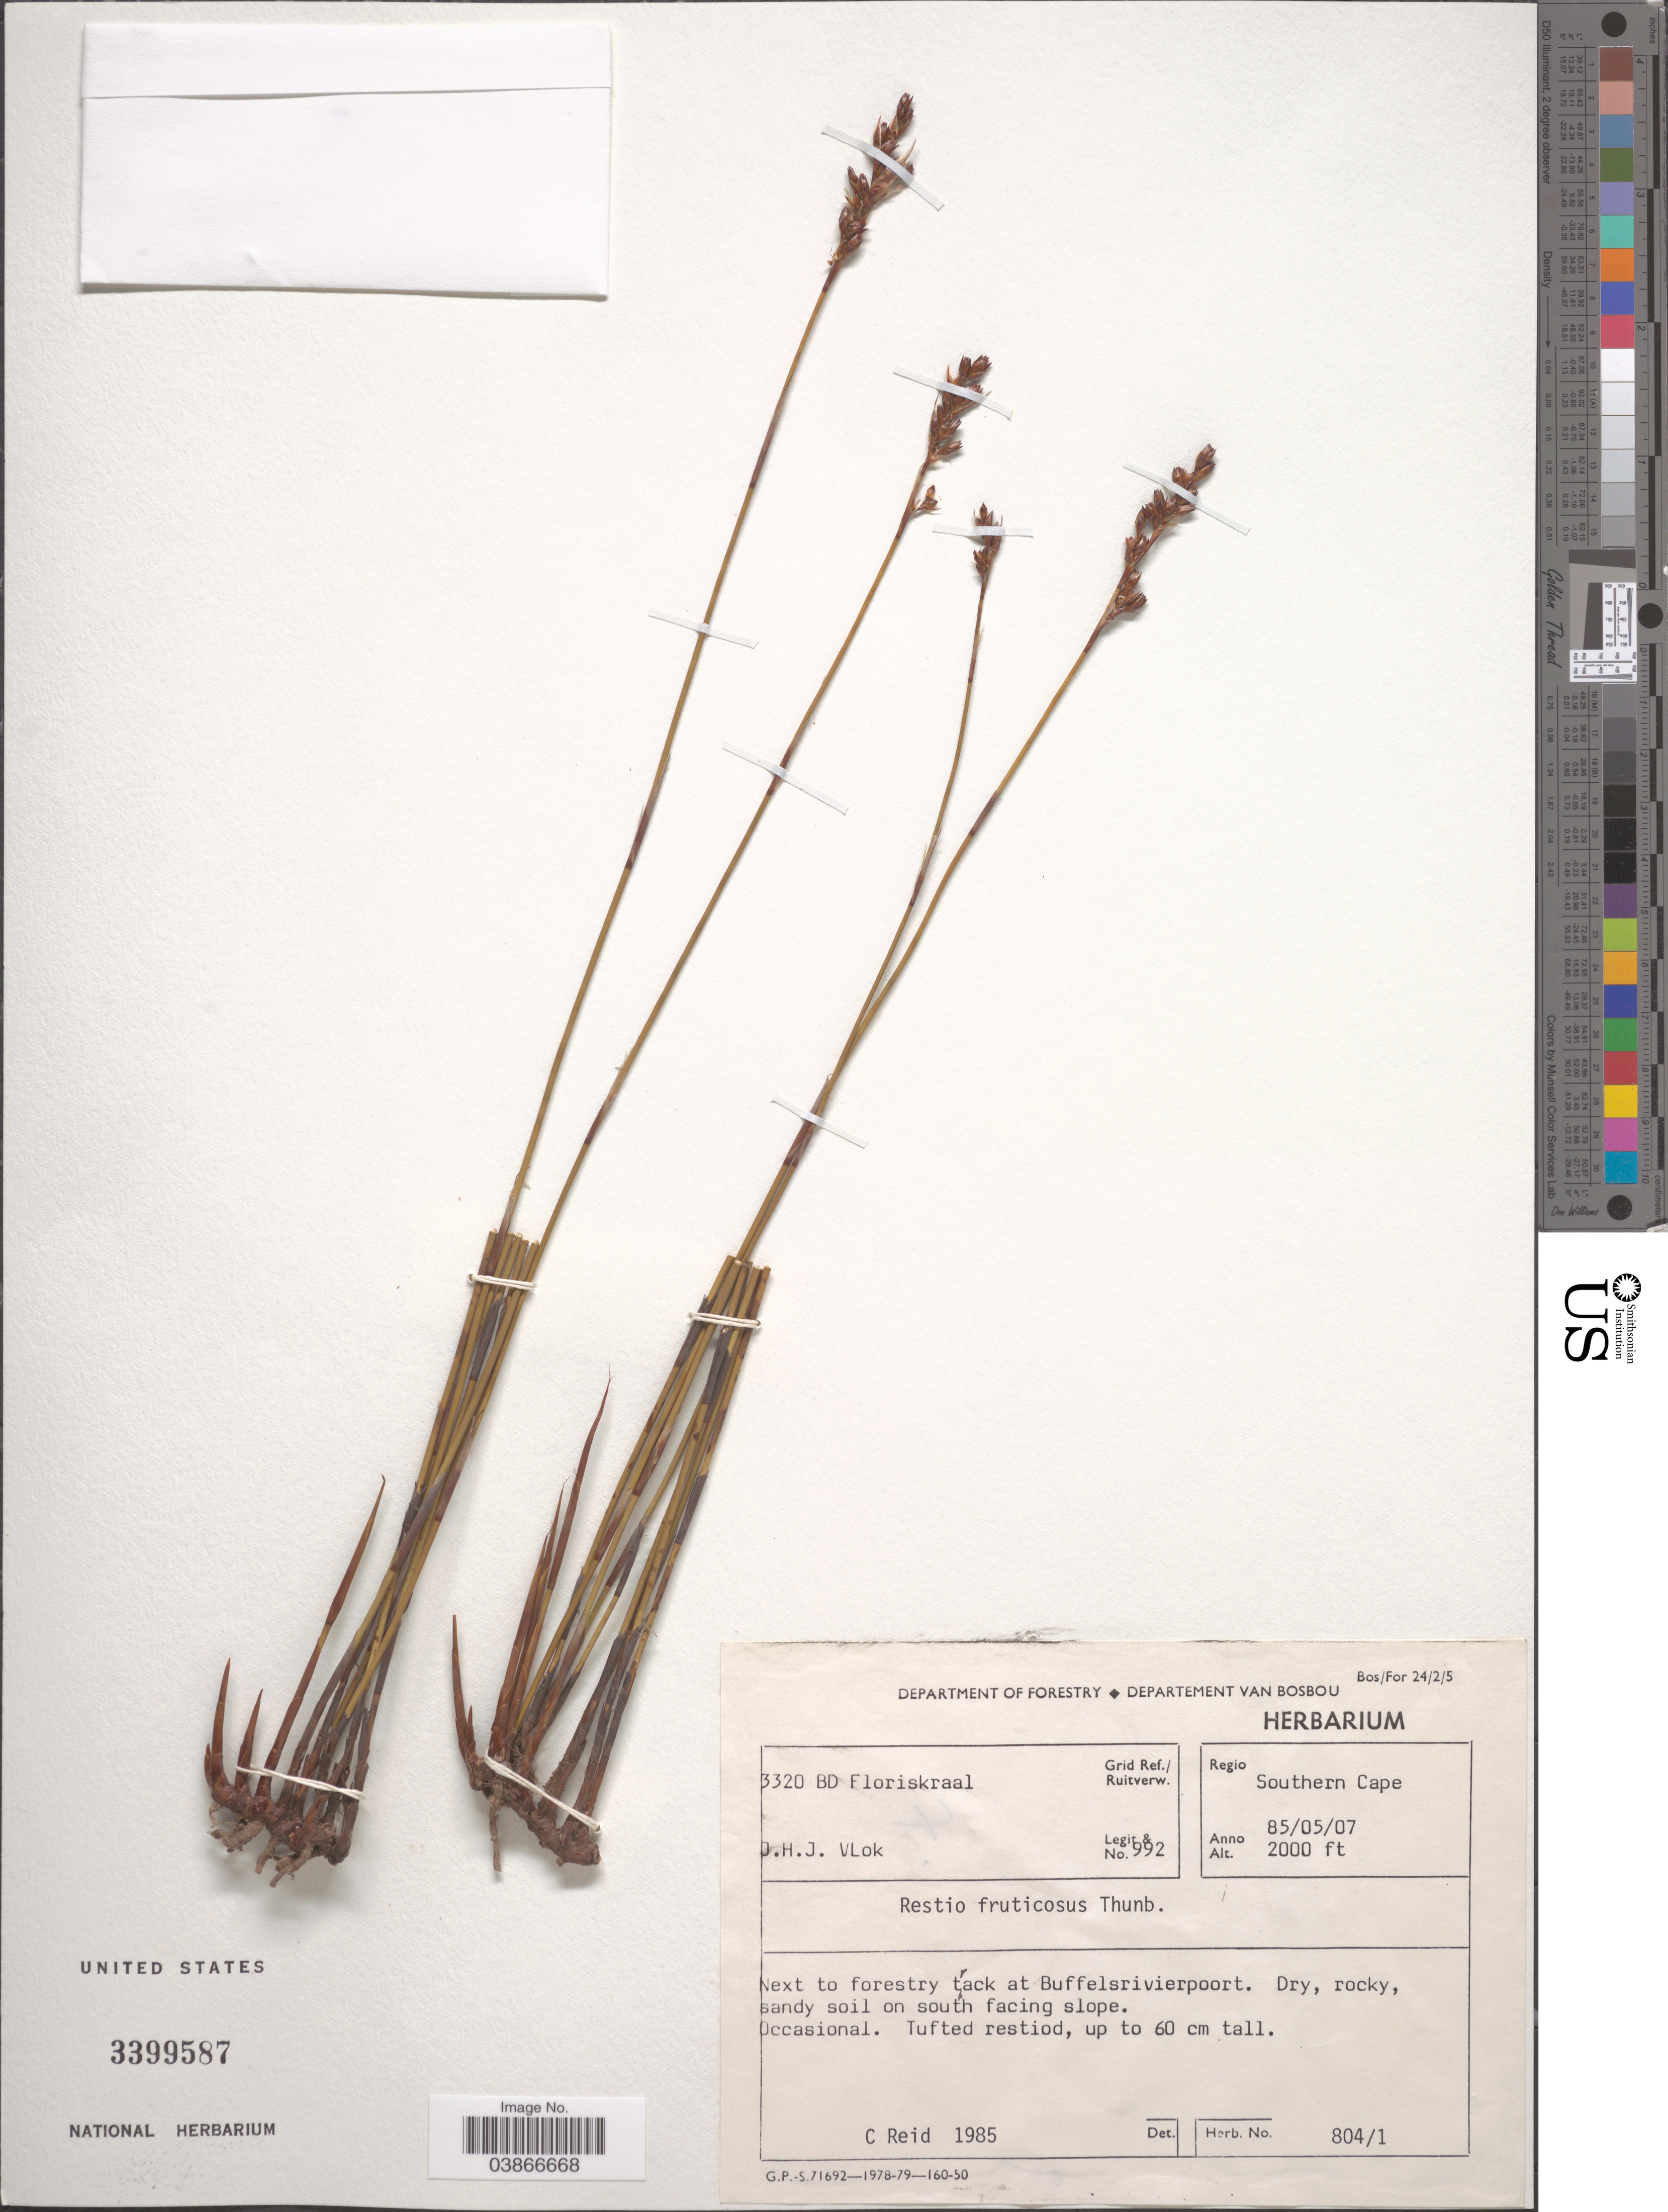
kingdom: Plantae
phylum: Tracheophyta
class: Liliopsida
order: Poales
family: Restionaceae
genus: Rhodocoma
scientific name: Rhodocoma fruticosa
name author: (Thunb.) H.P. Linder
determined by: Strong, Mark T., (BOT), Smithsonian Institution - National Museum of Natural History (UNITED STATES)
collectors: J. H. J. Vlok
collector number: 992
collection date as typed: Transcribed d/m/y: 7/5/85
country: South Africa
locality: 3320 BD Floriskraal Grid Ref./ Ruitverw. Regio Southern Cape. Next to forestry tack at Buffelsrivierpoort.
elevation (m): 610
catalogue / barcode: US 3399587